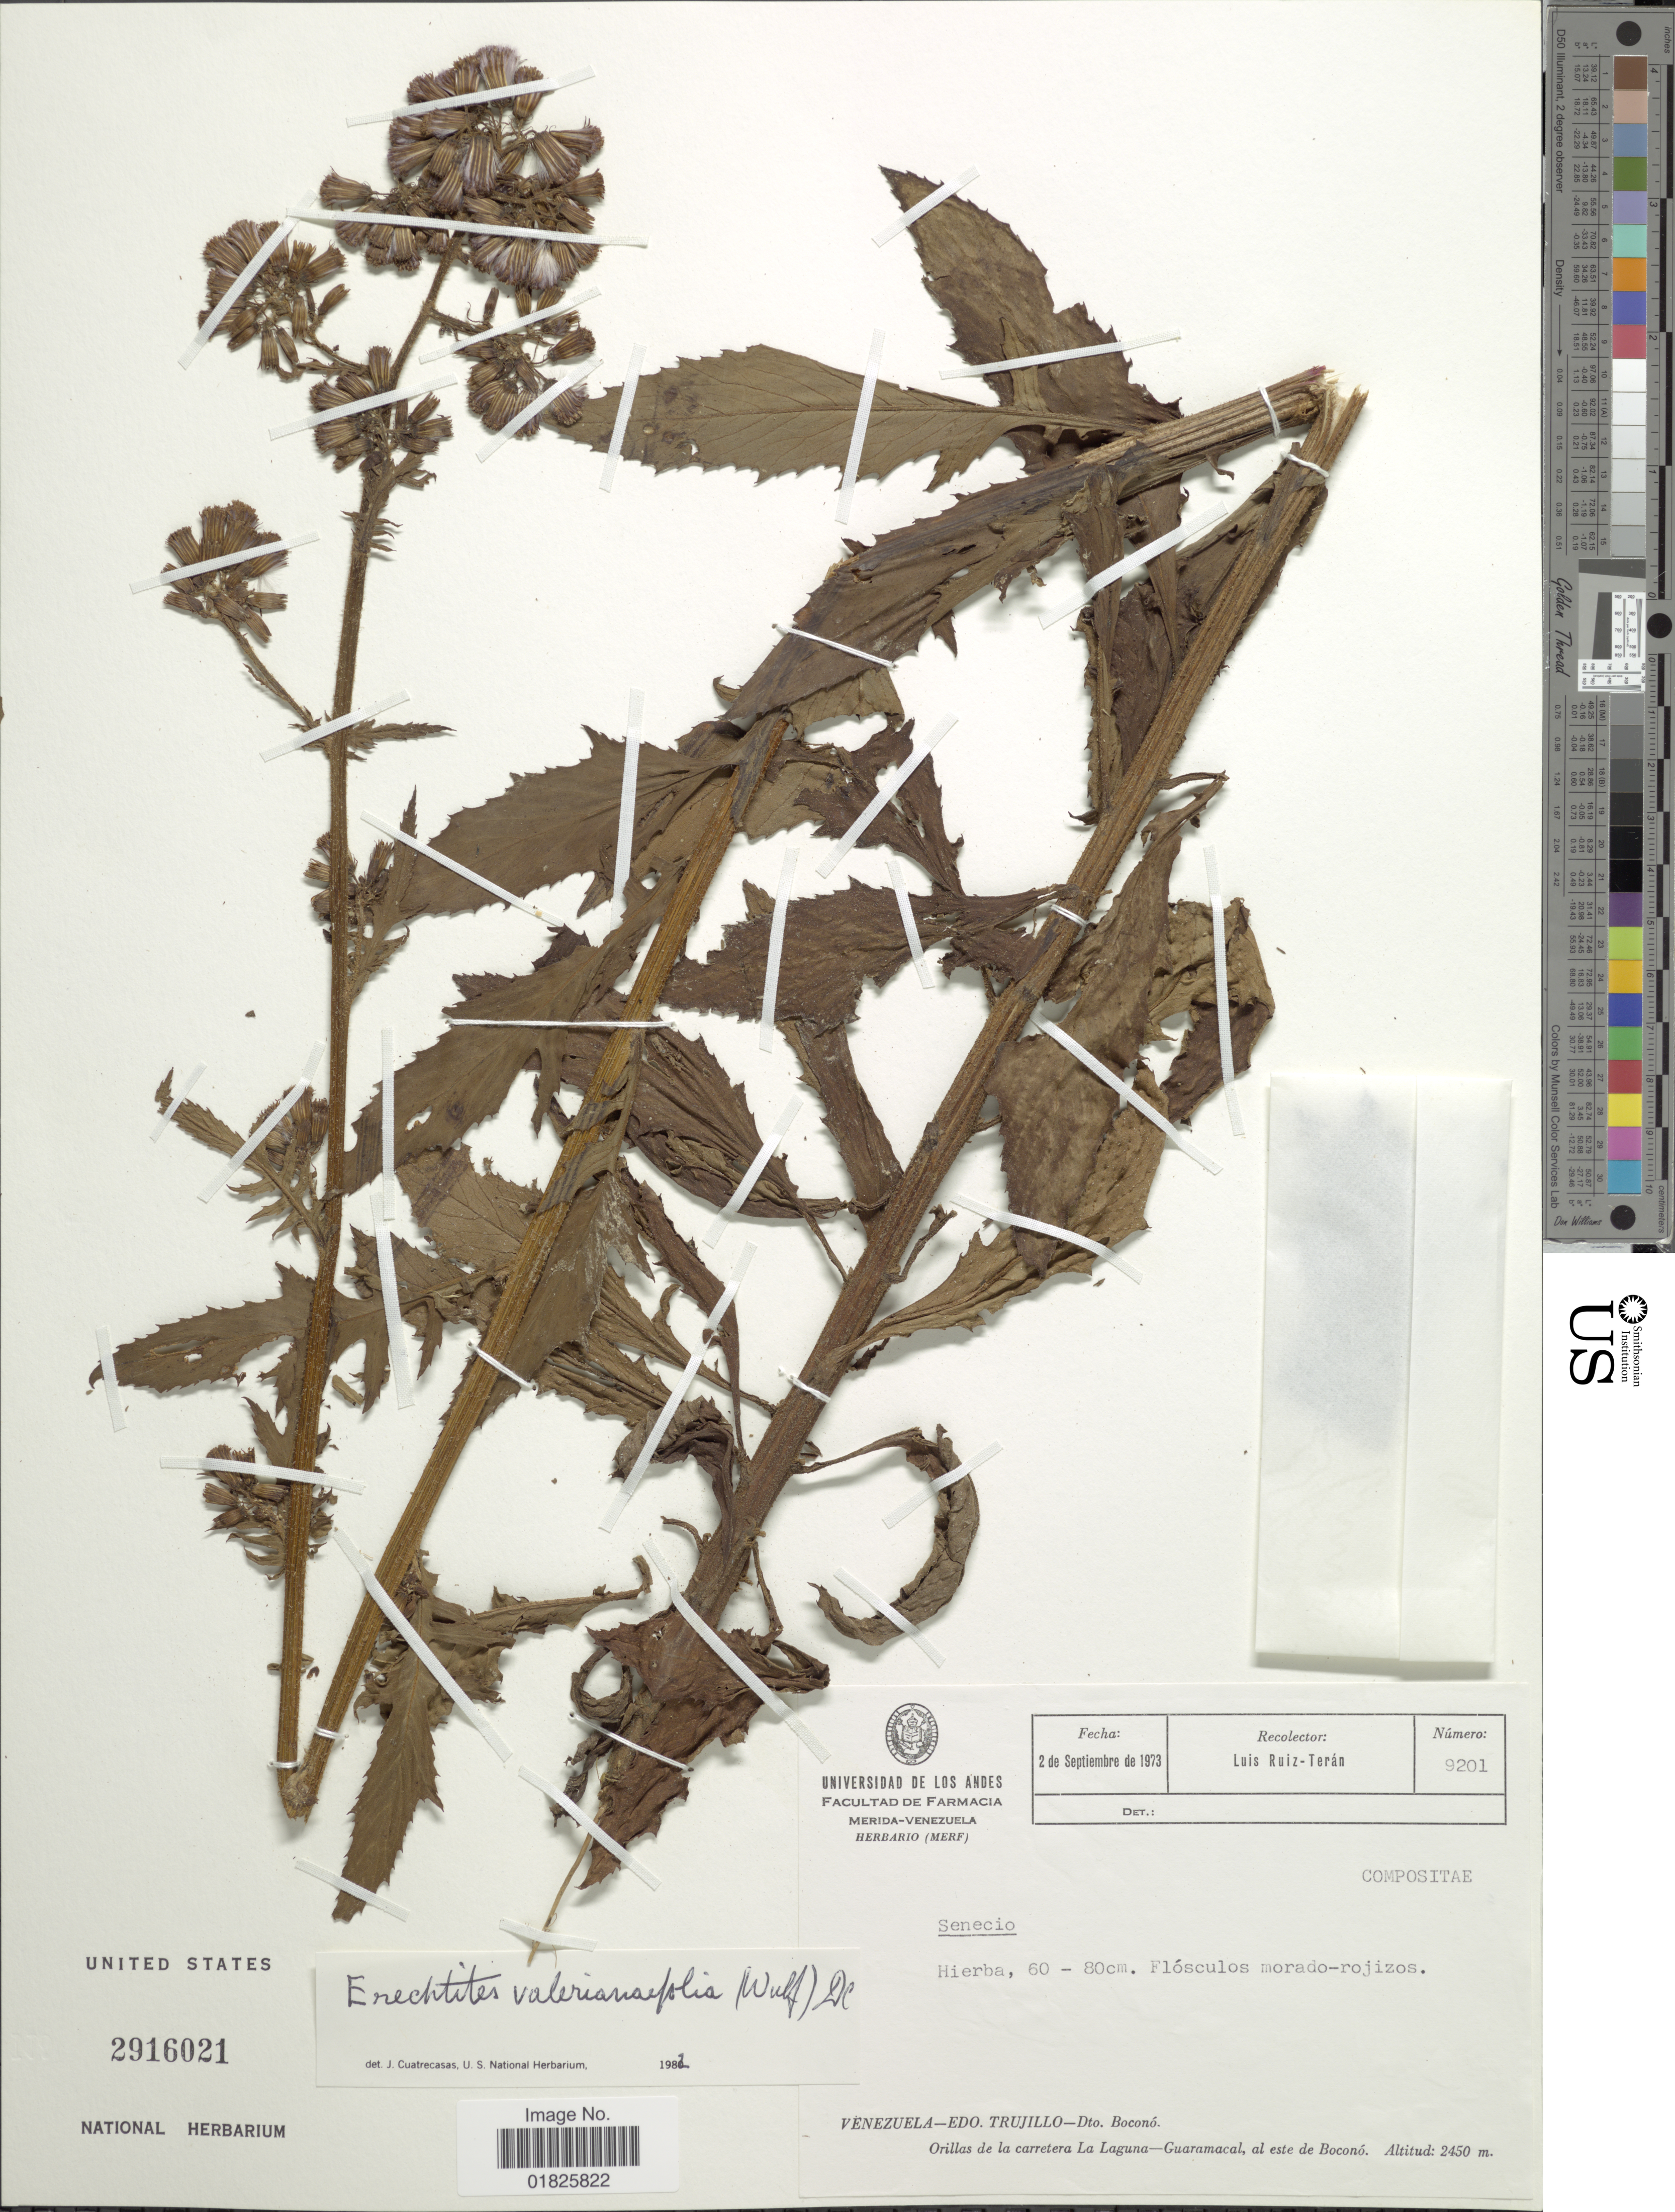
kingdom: Plantae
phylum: Tracheophyta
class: Magnoliopsida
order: Asterales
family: Asteraceae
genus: Erechtites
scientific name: Erechtites valerianifolius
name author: (Link ex Spreng.) DC.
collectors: L. E. Ruíz-Terán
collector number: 9201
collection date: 1973-09-02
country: Venezuela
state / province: Trujillo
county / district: Boconó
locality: Orillas de la carretera La Laguna-Guaramacal, E of Boconó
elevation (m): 2450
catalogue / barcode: US 2916021